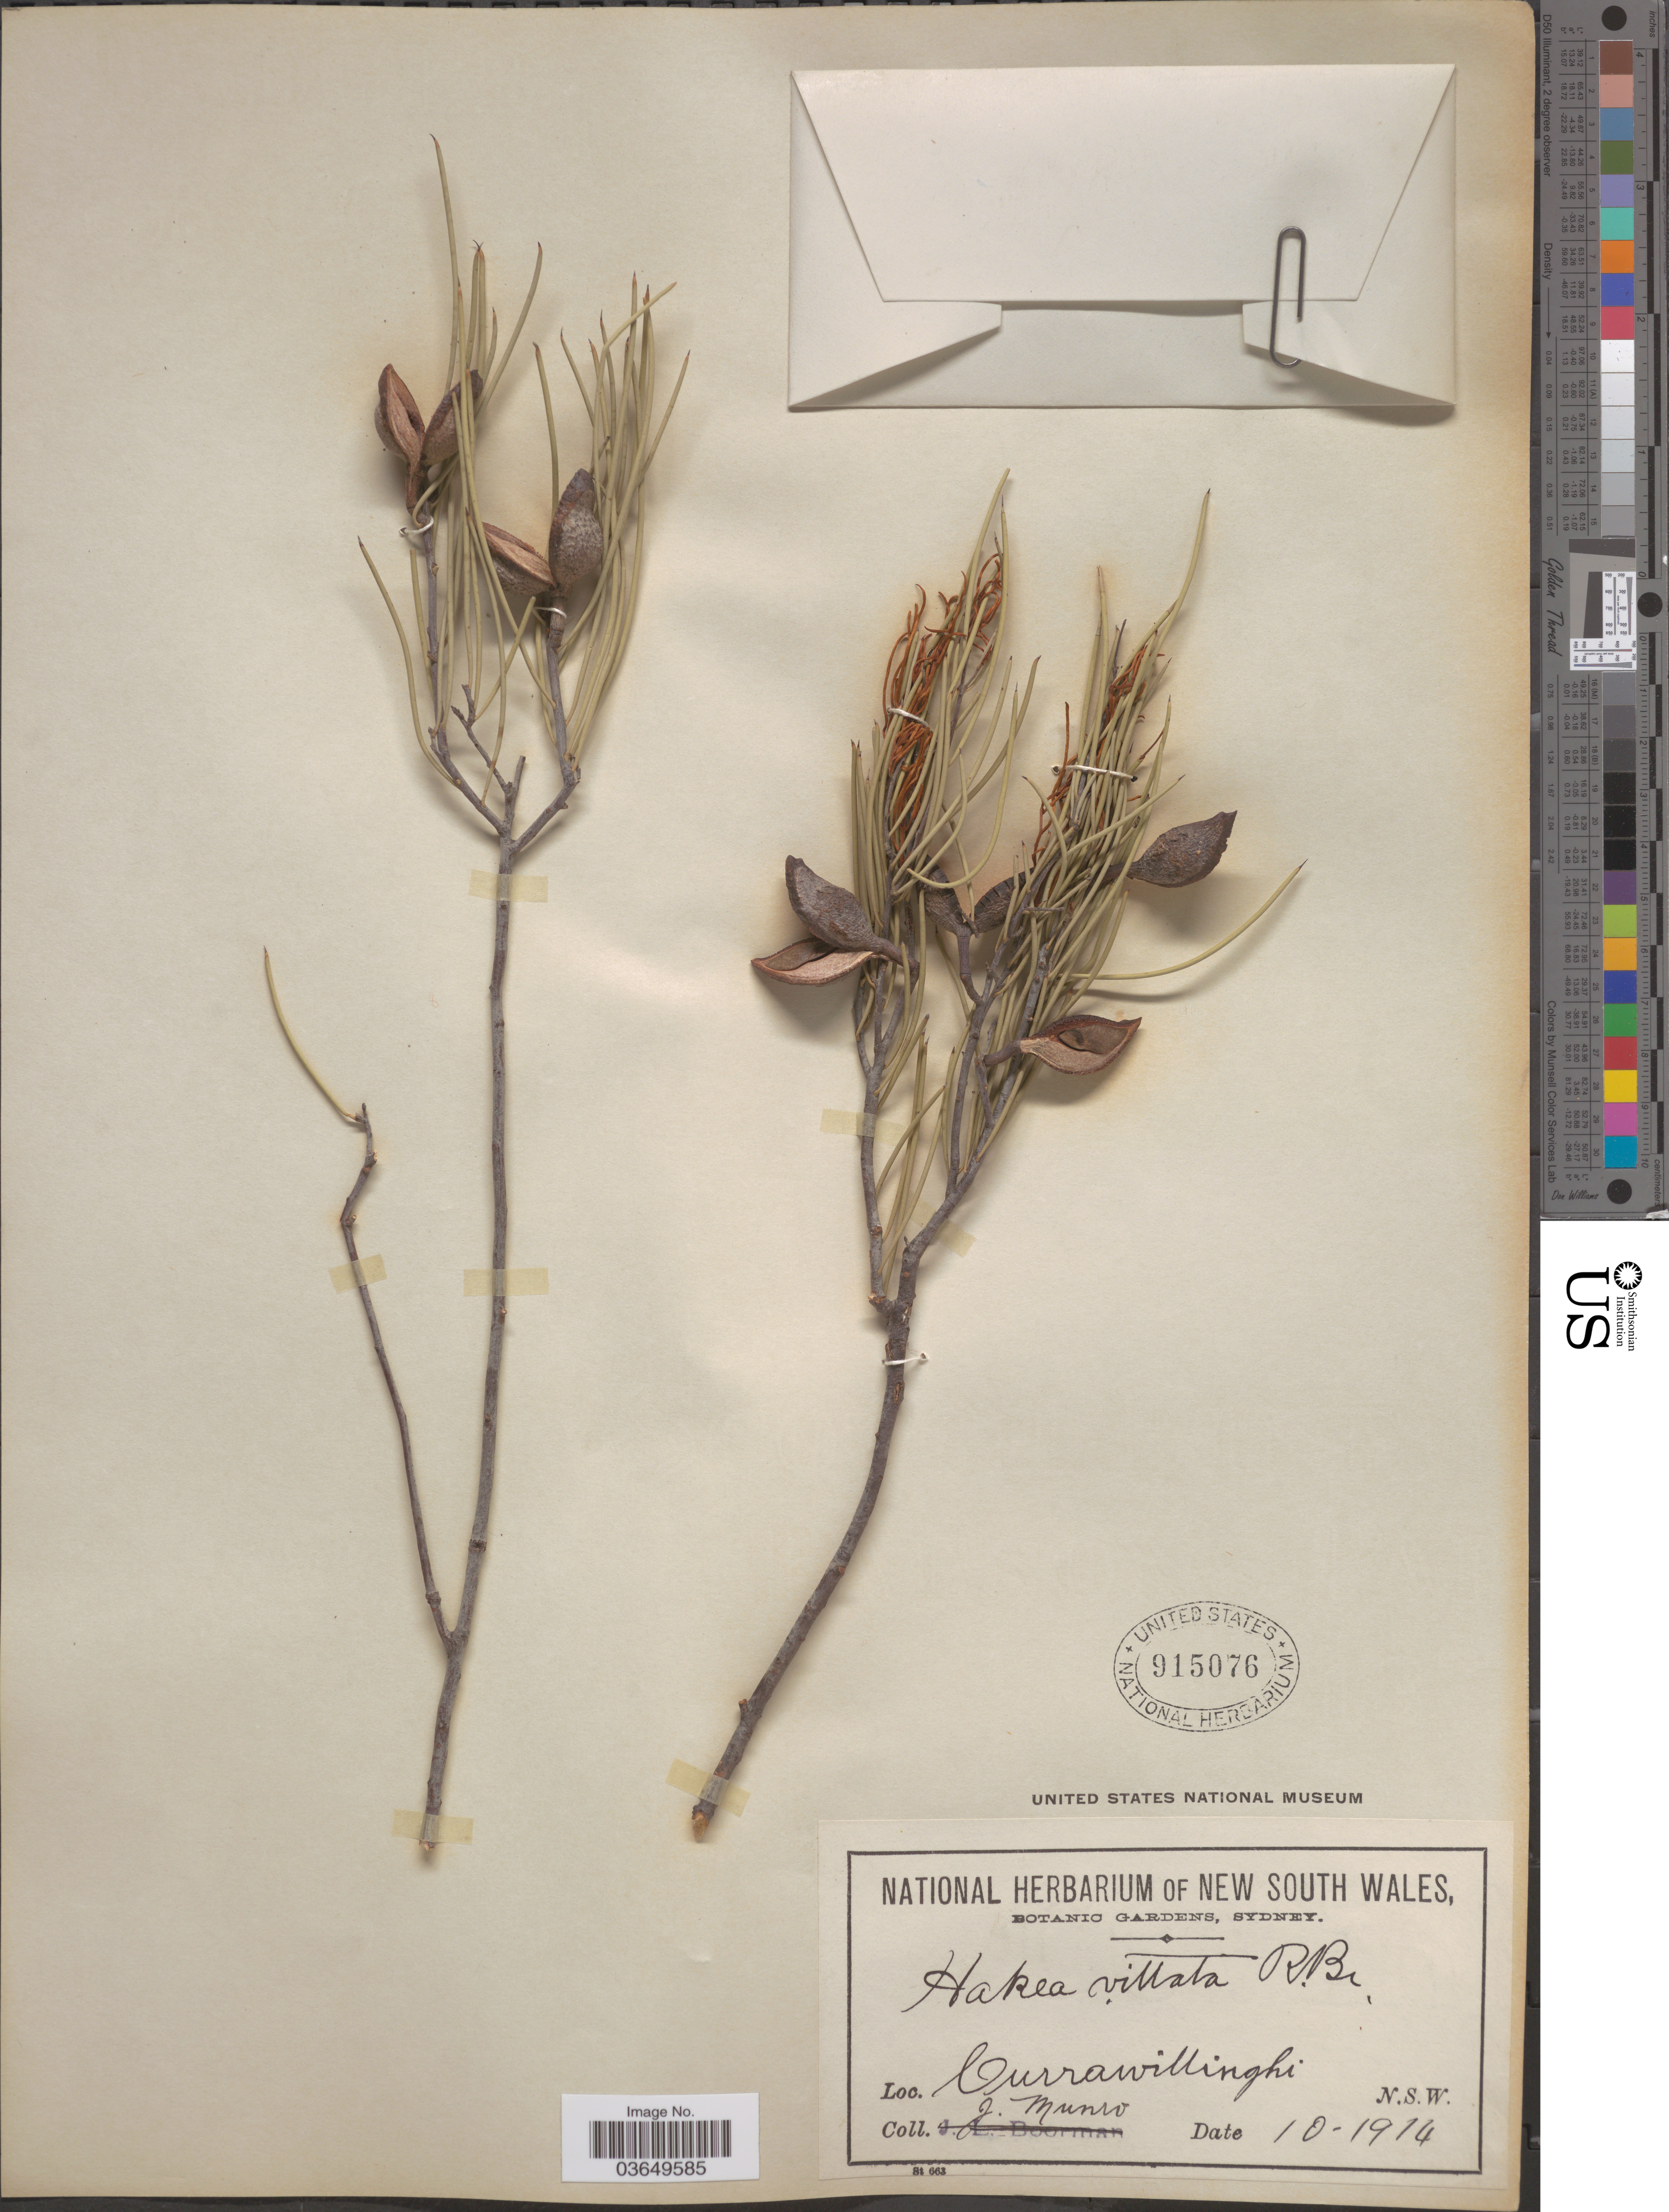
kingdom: Plantae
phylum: Tracheophyta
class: Magnoliopsida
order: Proteales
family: Proteaceae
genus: Hakea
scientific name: Hakea vittata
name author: R. Br.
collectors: J. Munro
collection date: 1914-10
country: Australia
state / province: New South Wales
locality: Currawillinghi.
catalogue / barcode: US 915076